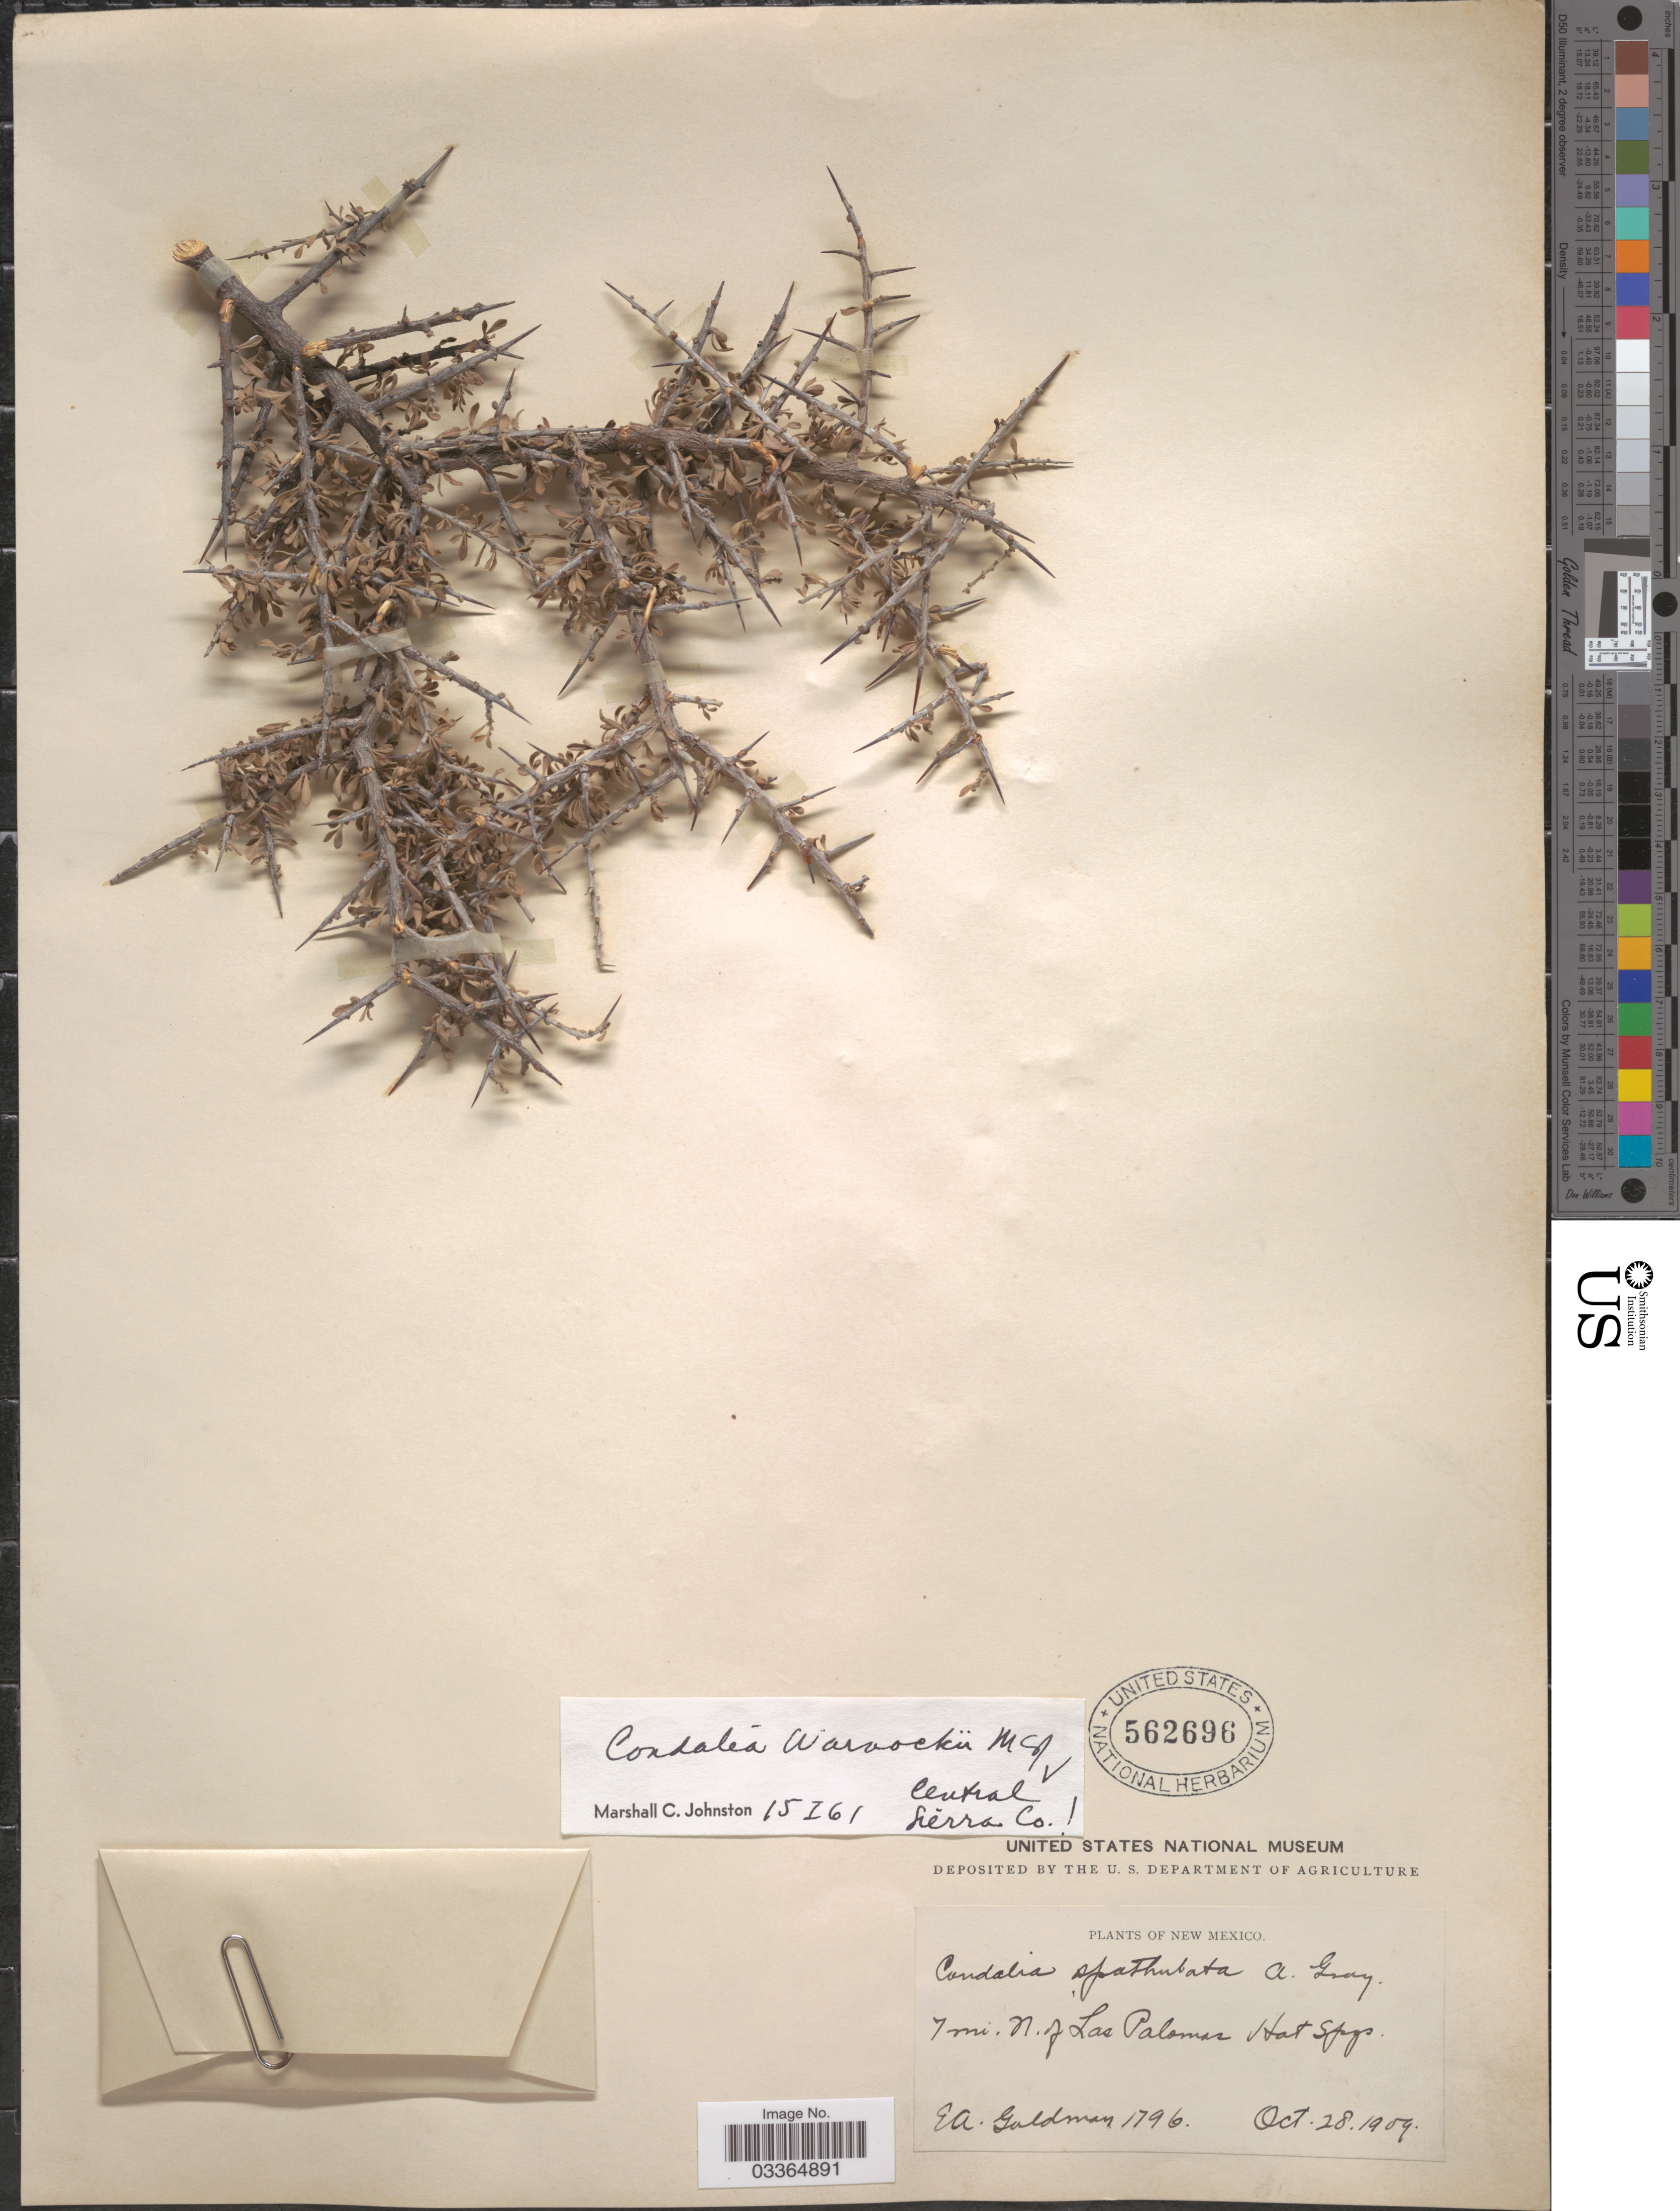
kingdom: Plantae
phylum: Tracheophyta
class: Magnoliopsida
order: Rosales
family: Rhamnaceae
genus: Condalia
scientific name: Condalia warnockii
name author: M.C. Johnst.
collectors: E. A. Goldman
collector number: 1796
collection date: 1904-10-28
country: United States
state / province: New Mexico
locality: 7 mi. N. of Las Palomas Hot Spgs.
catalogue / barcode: US 562696